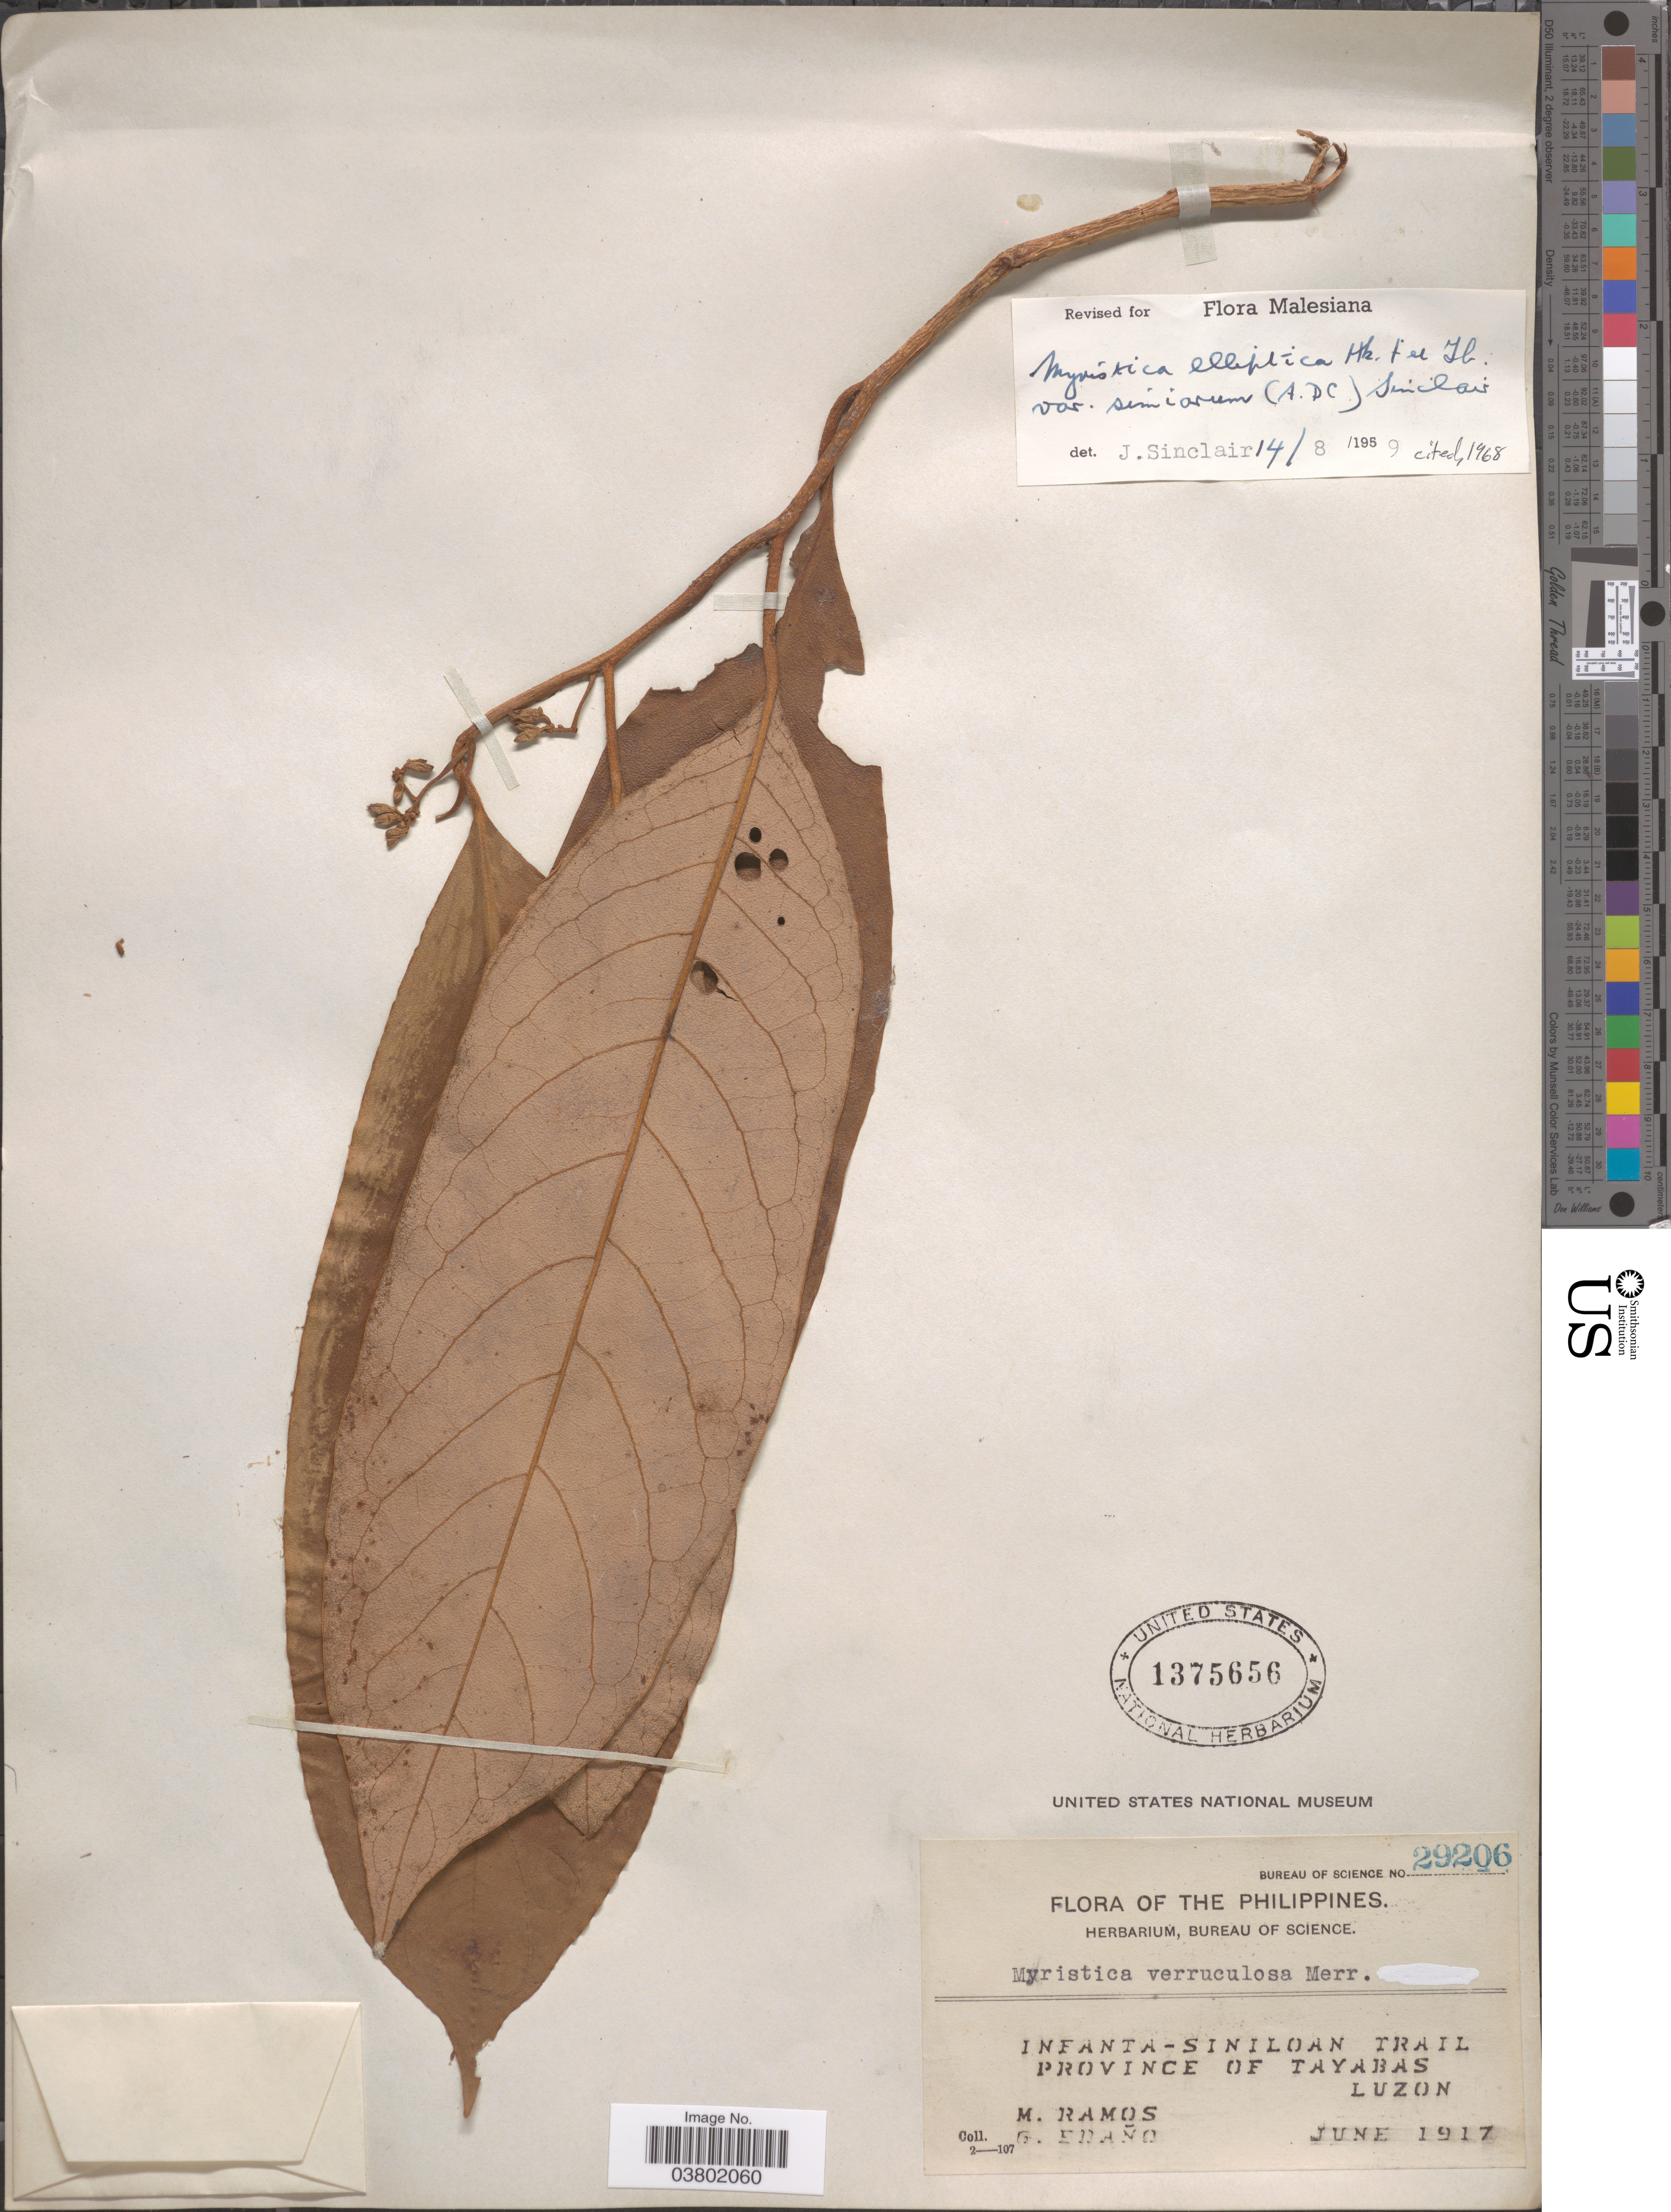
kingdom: Plantae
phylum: Tracheophyta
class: Magnoliopsida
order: Magnoliales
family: Myristicaceae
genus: Myristica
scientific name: Myristica elliptica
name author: Wall.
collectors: M. Ramos & G. Edaño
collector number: Bureau of Science 29206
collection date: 1917-06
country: Philippines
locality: Infanta-Siniloan Trail, Province of Tayabas, Luzon.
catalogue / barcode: US 1375656